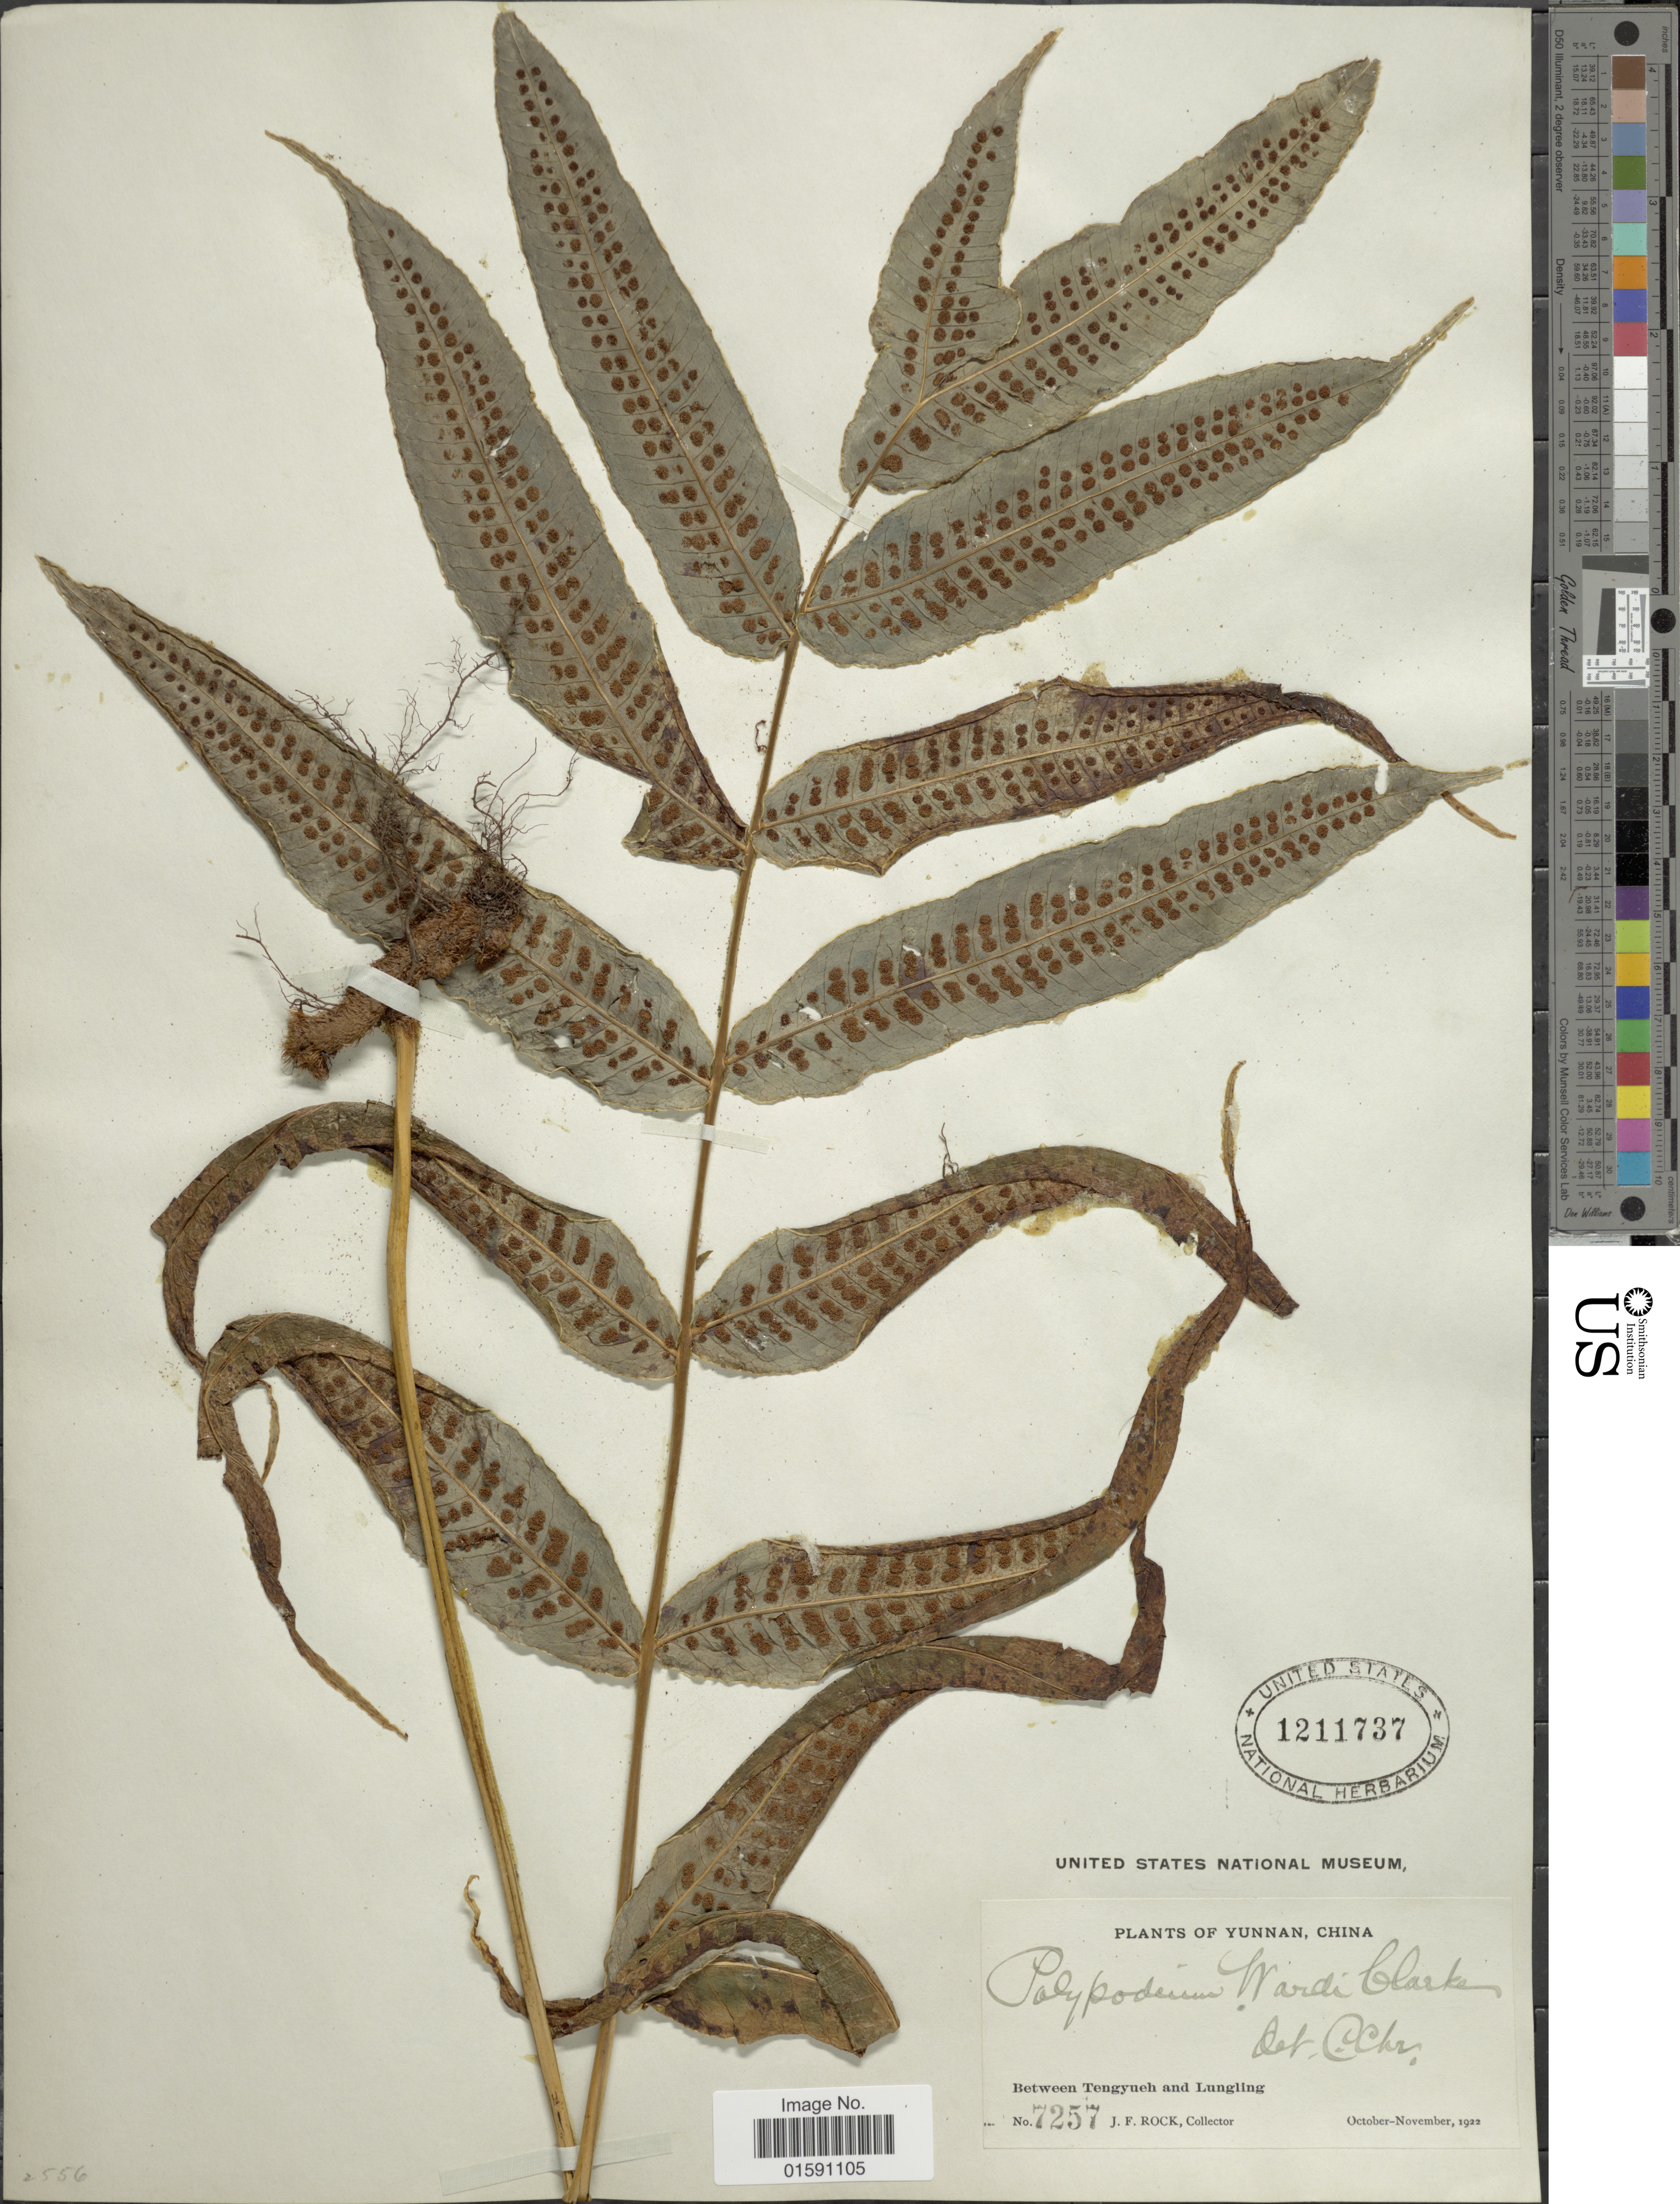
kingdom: Plantae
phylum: Tracheophyta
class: Polypodiopsida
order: Polypodiales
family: Polypodiaceae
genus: Arthromeris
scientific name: Arthromeris wardii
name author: (C.B. Clarke) Ching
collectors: J. Rock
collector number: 7257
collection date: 1922-10/1922-11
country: China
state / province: Yunnan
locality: Between Tengyueh and Lungling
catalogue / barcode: US 1211737